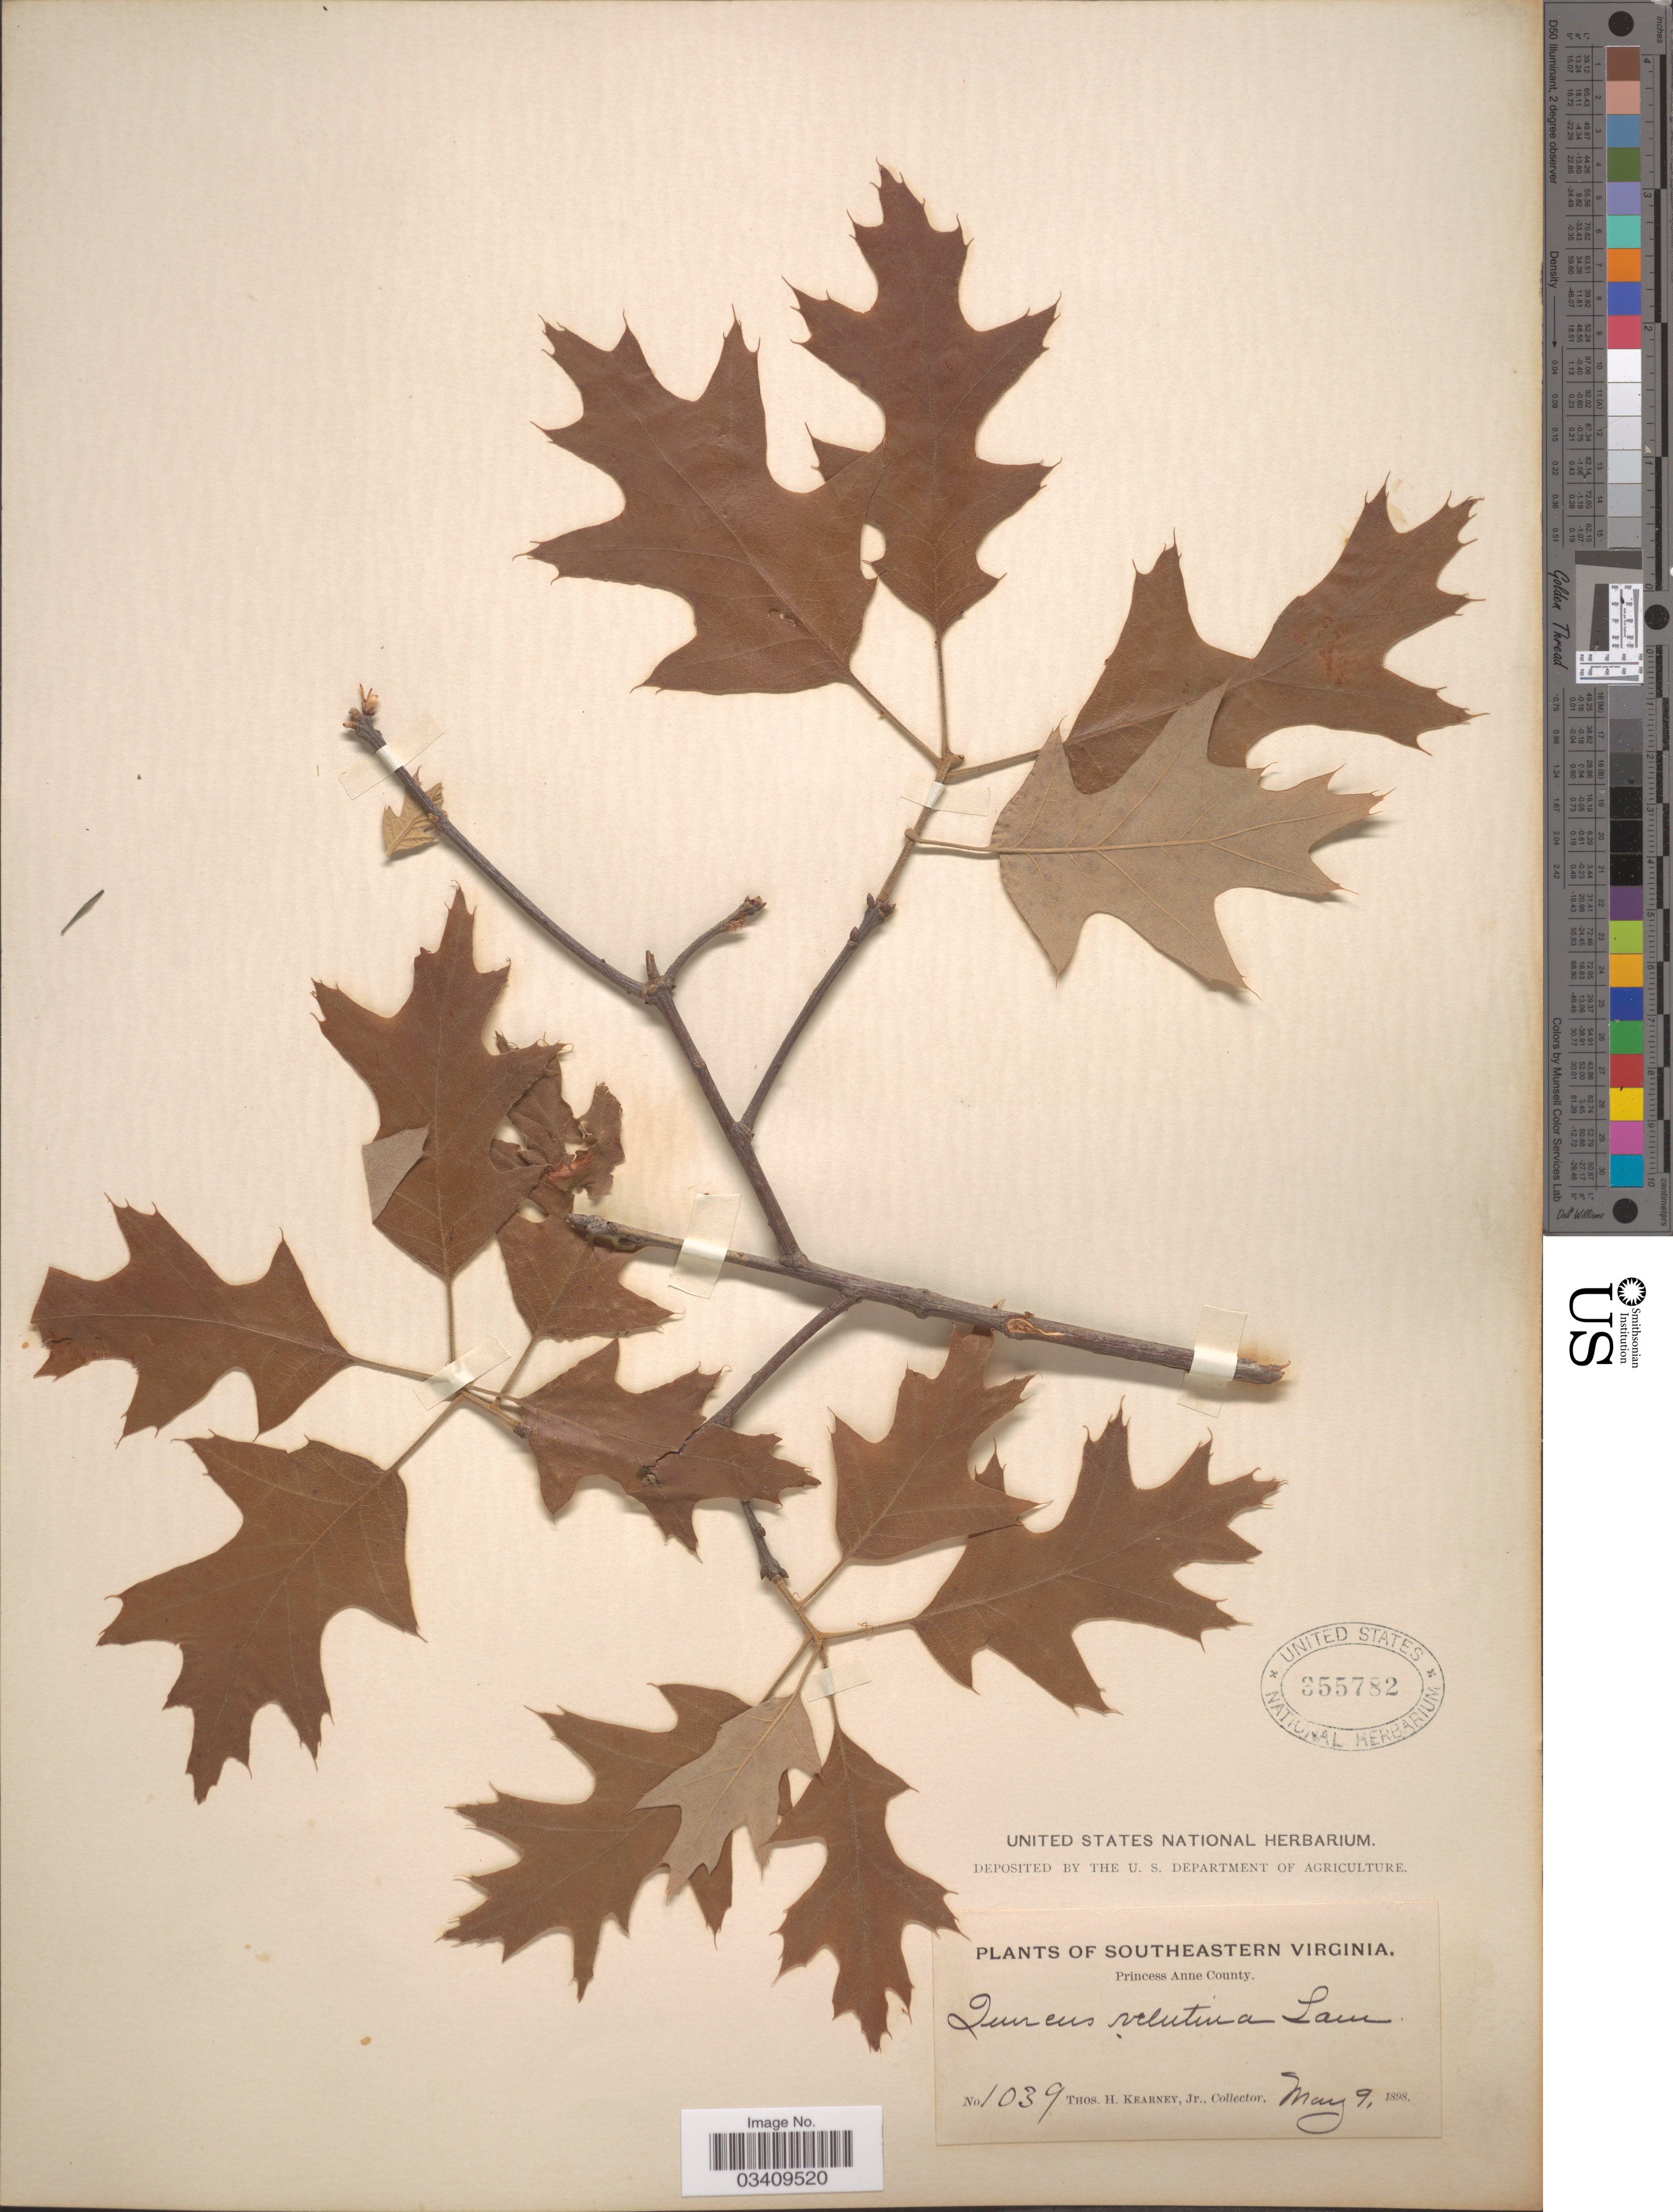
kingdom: Plantae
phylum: Tracheophyta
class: Magnoliopsida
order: Fagales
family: Fagaceae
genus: Quercus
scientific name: Quercus velutina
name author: Lam.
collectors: T. H. Kearney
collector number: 1039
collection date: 1898-05-09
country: United States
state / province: Virginia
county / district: City of Virginia Beach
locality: Southeastern Virginia. Princess Anne County.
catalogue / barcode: US 355782